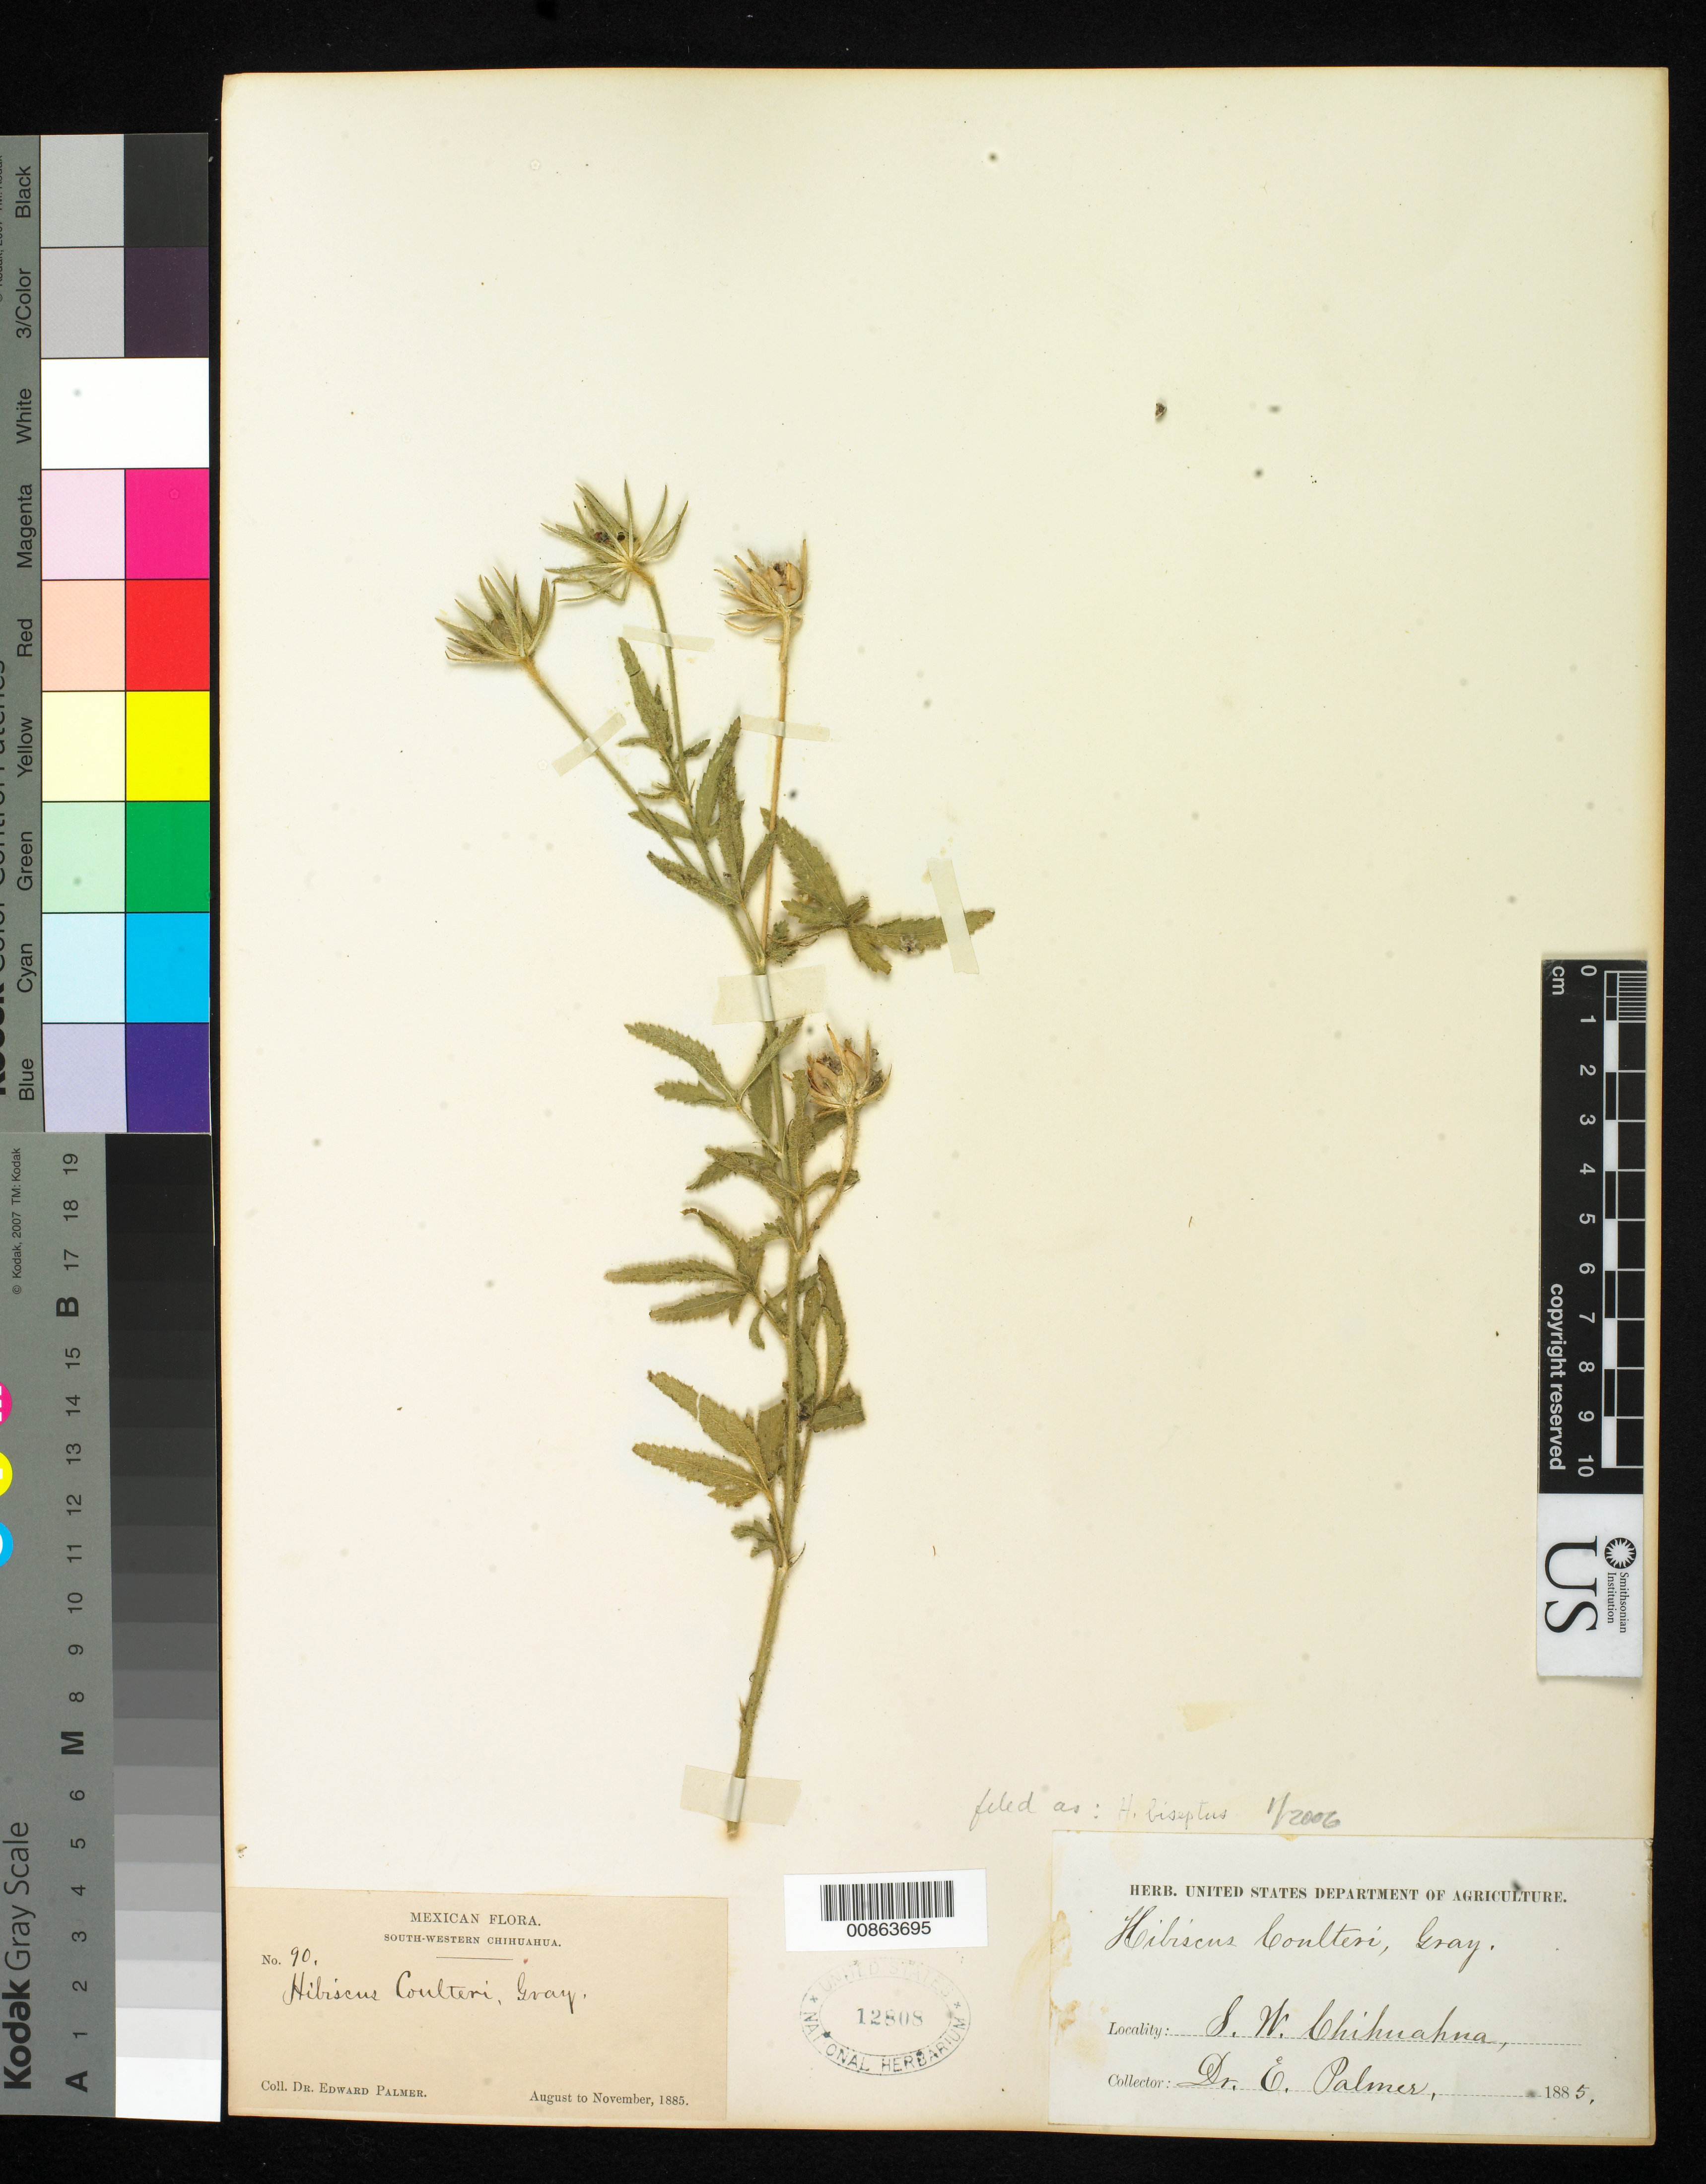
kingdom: Plantae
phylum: Tracheophyta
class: Magnoliopsida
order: Malvales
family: Malvaceae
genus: Hibiscus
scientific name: Hibiscus biseptus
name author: S. Watson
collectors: E. Palmer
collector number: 90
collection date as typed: Aug 1885 to -- Nov 1885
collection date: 1885-08/1885-11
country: Mexico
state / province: Chihuahua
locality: South-Western Chihuahua.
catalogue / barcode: US 12808